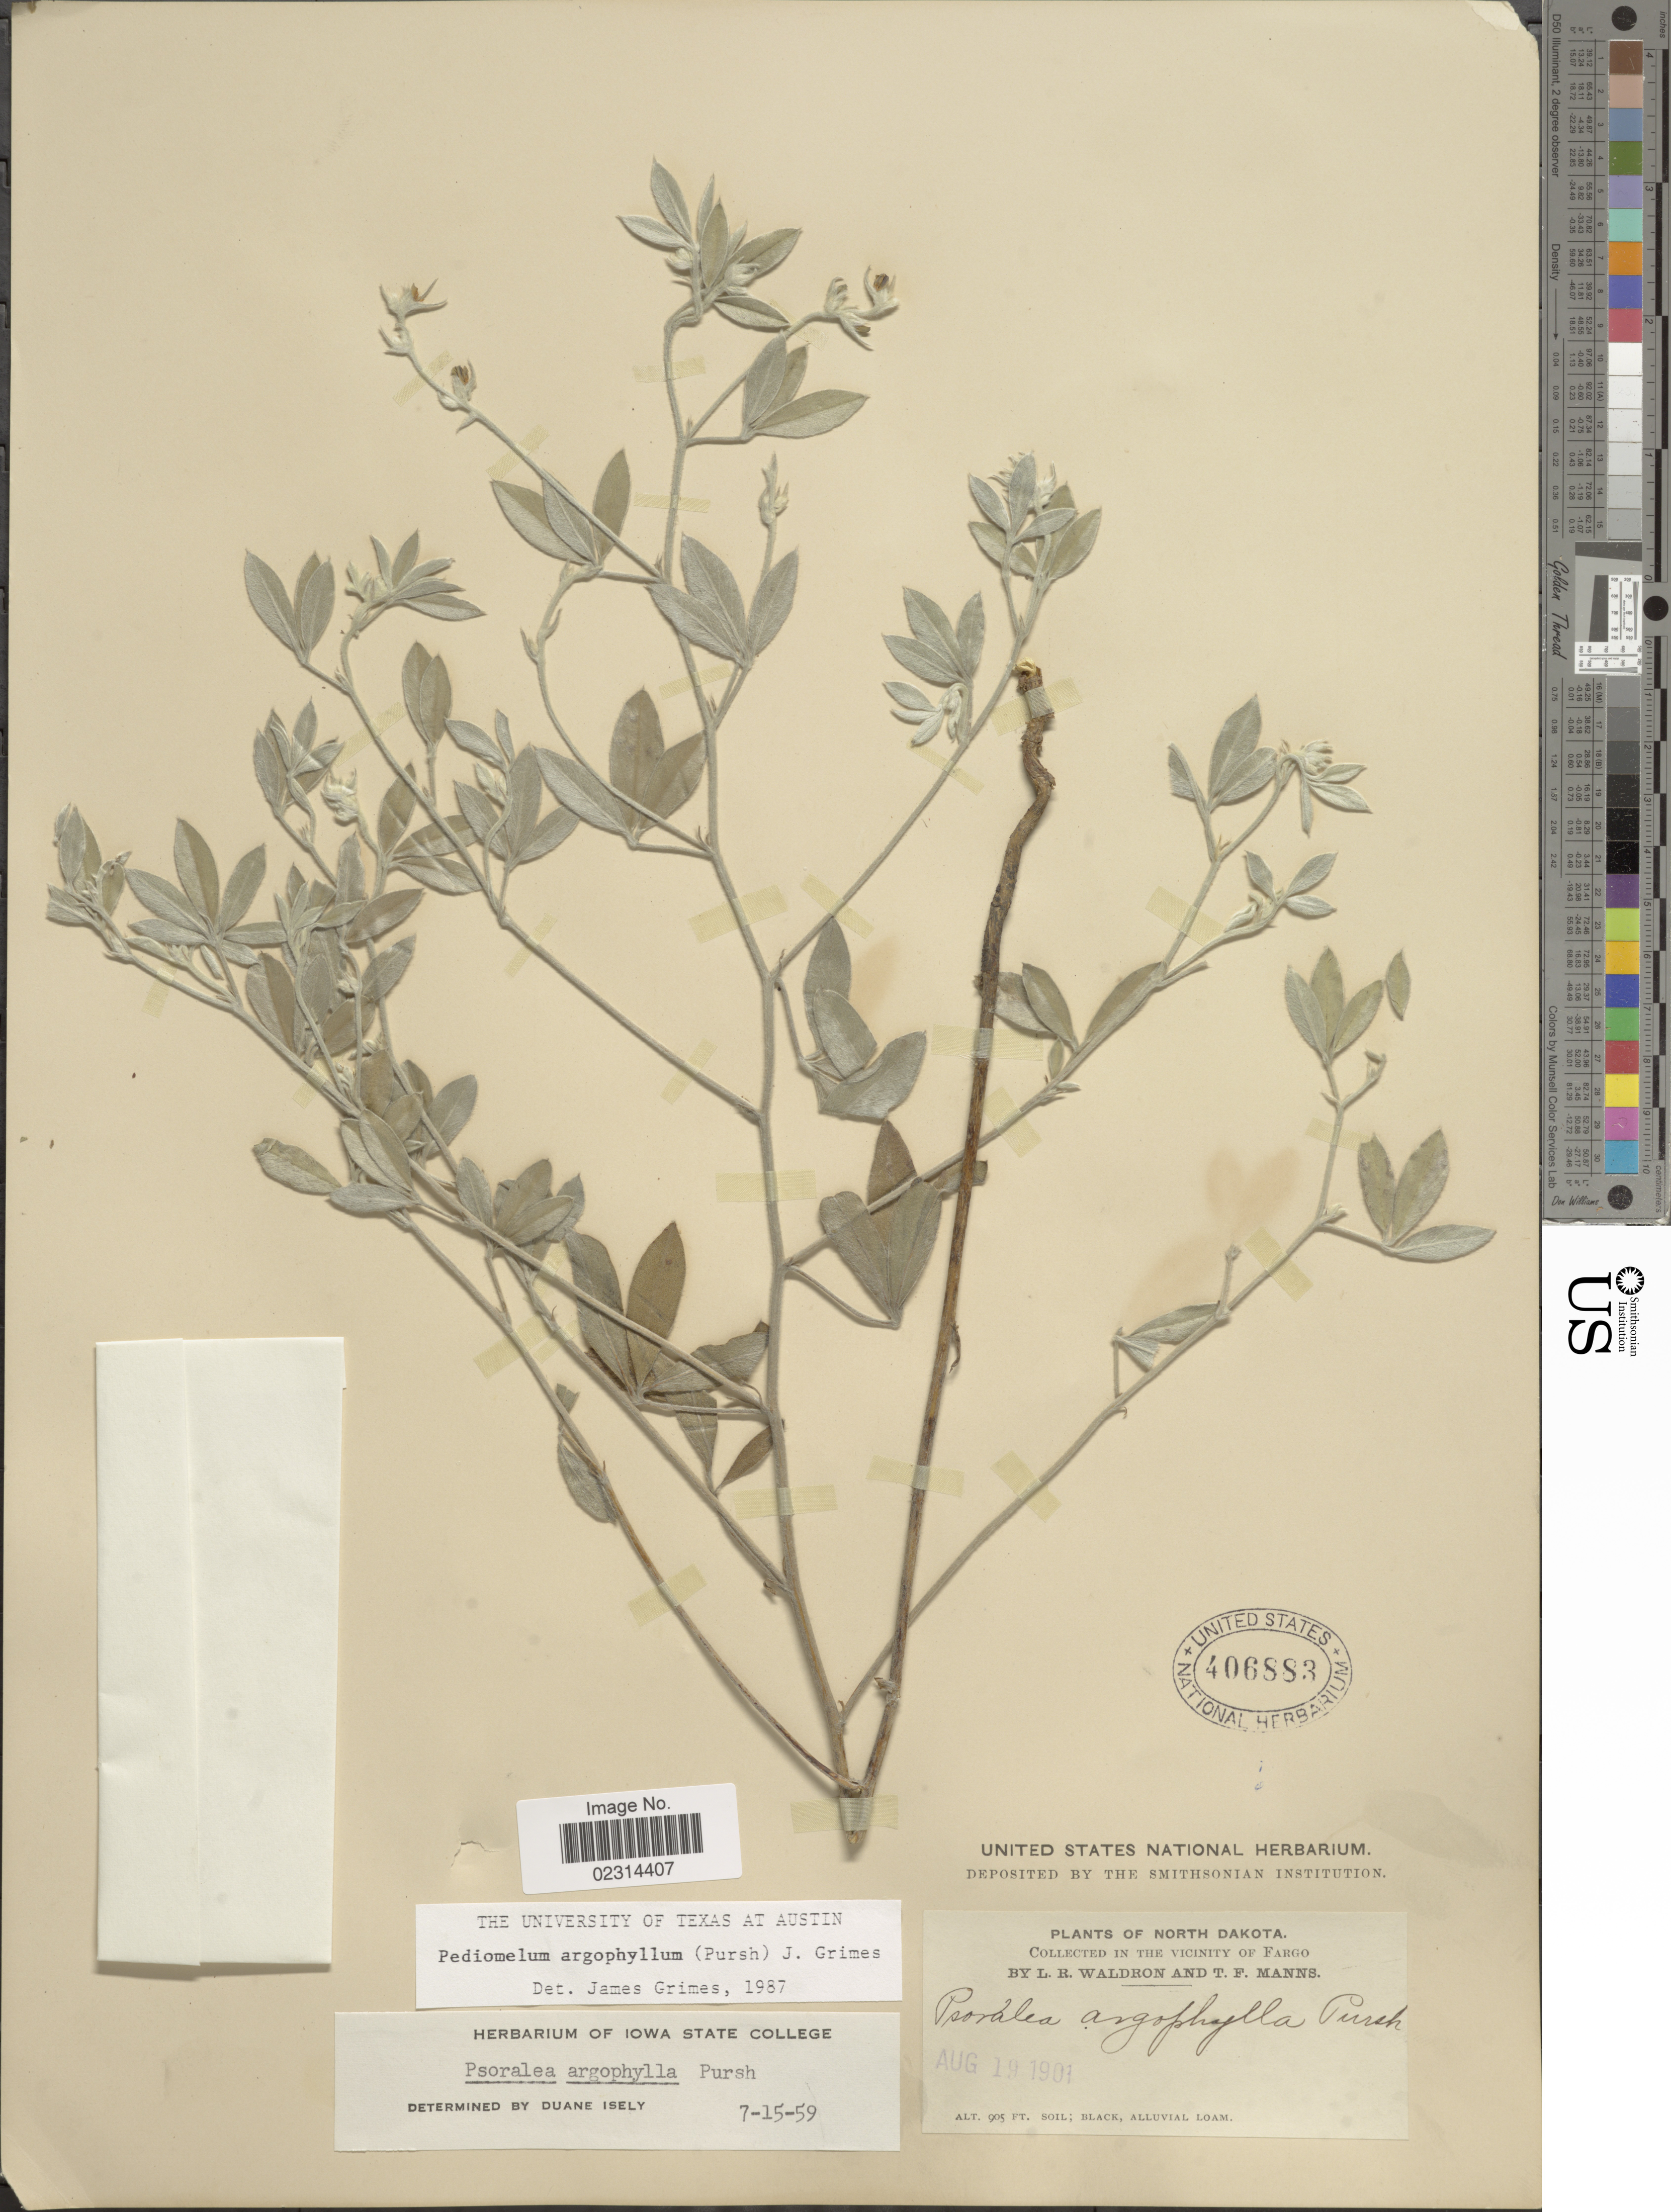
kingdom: Plantae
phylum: Tracheophyta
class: Magnoliopsida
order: Fabales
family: Fabaceae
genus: Pediomelum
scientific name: Pediomelum argophyllum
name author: (Pursh) J.W. Grimes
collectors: L. Waldron & T. Manns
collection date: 1901-08-19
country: United States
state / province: North Dakota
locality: Vicinity of Fargo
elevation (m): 276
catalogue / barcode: US 406883